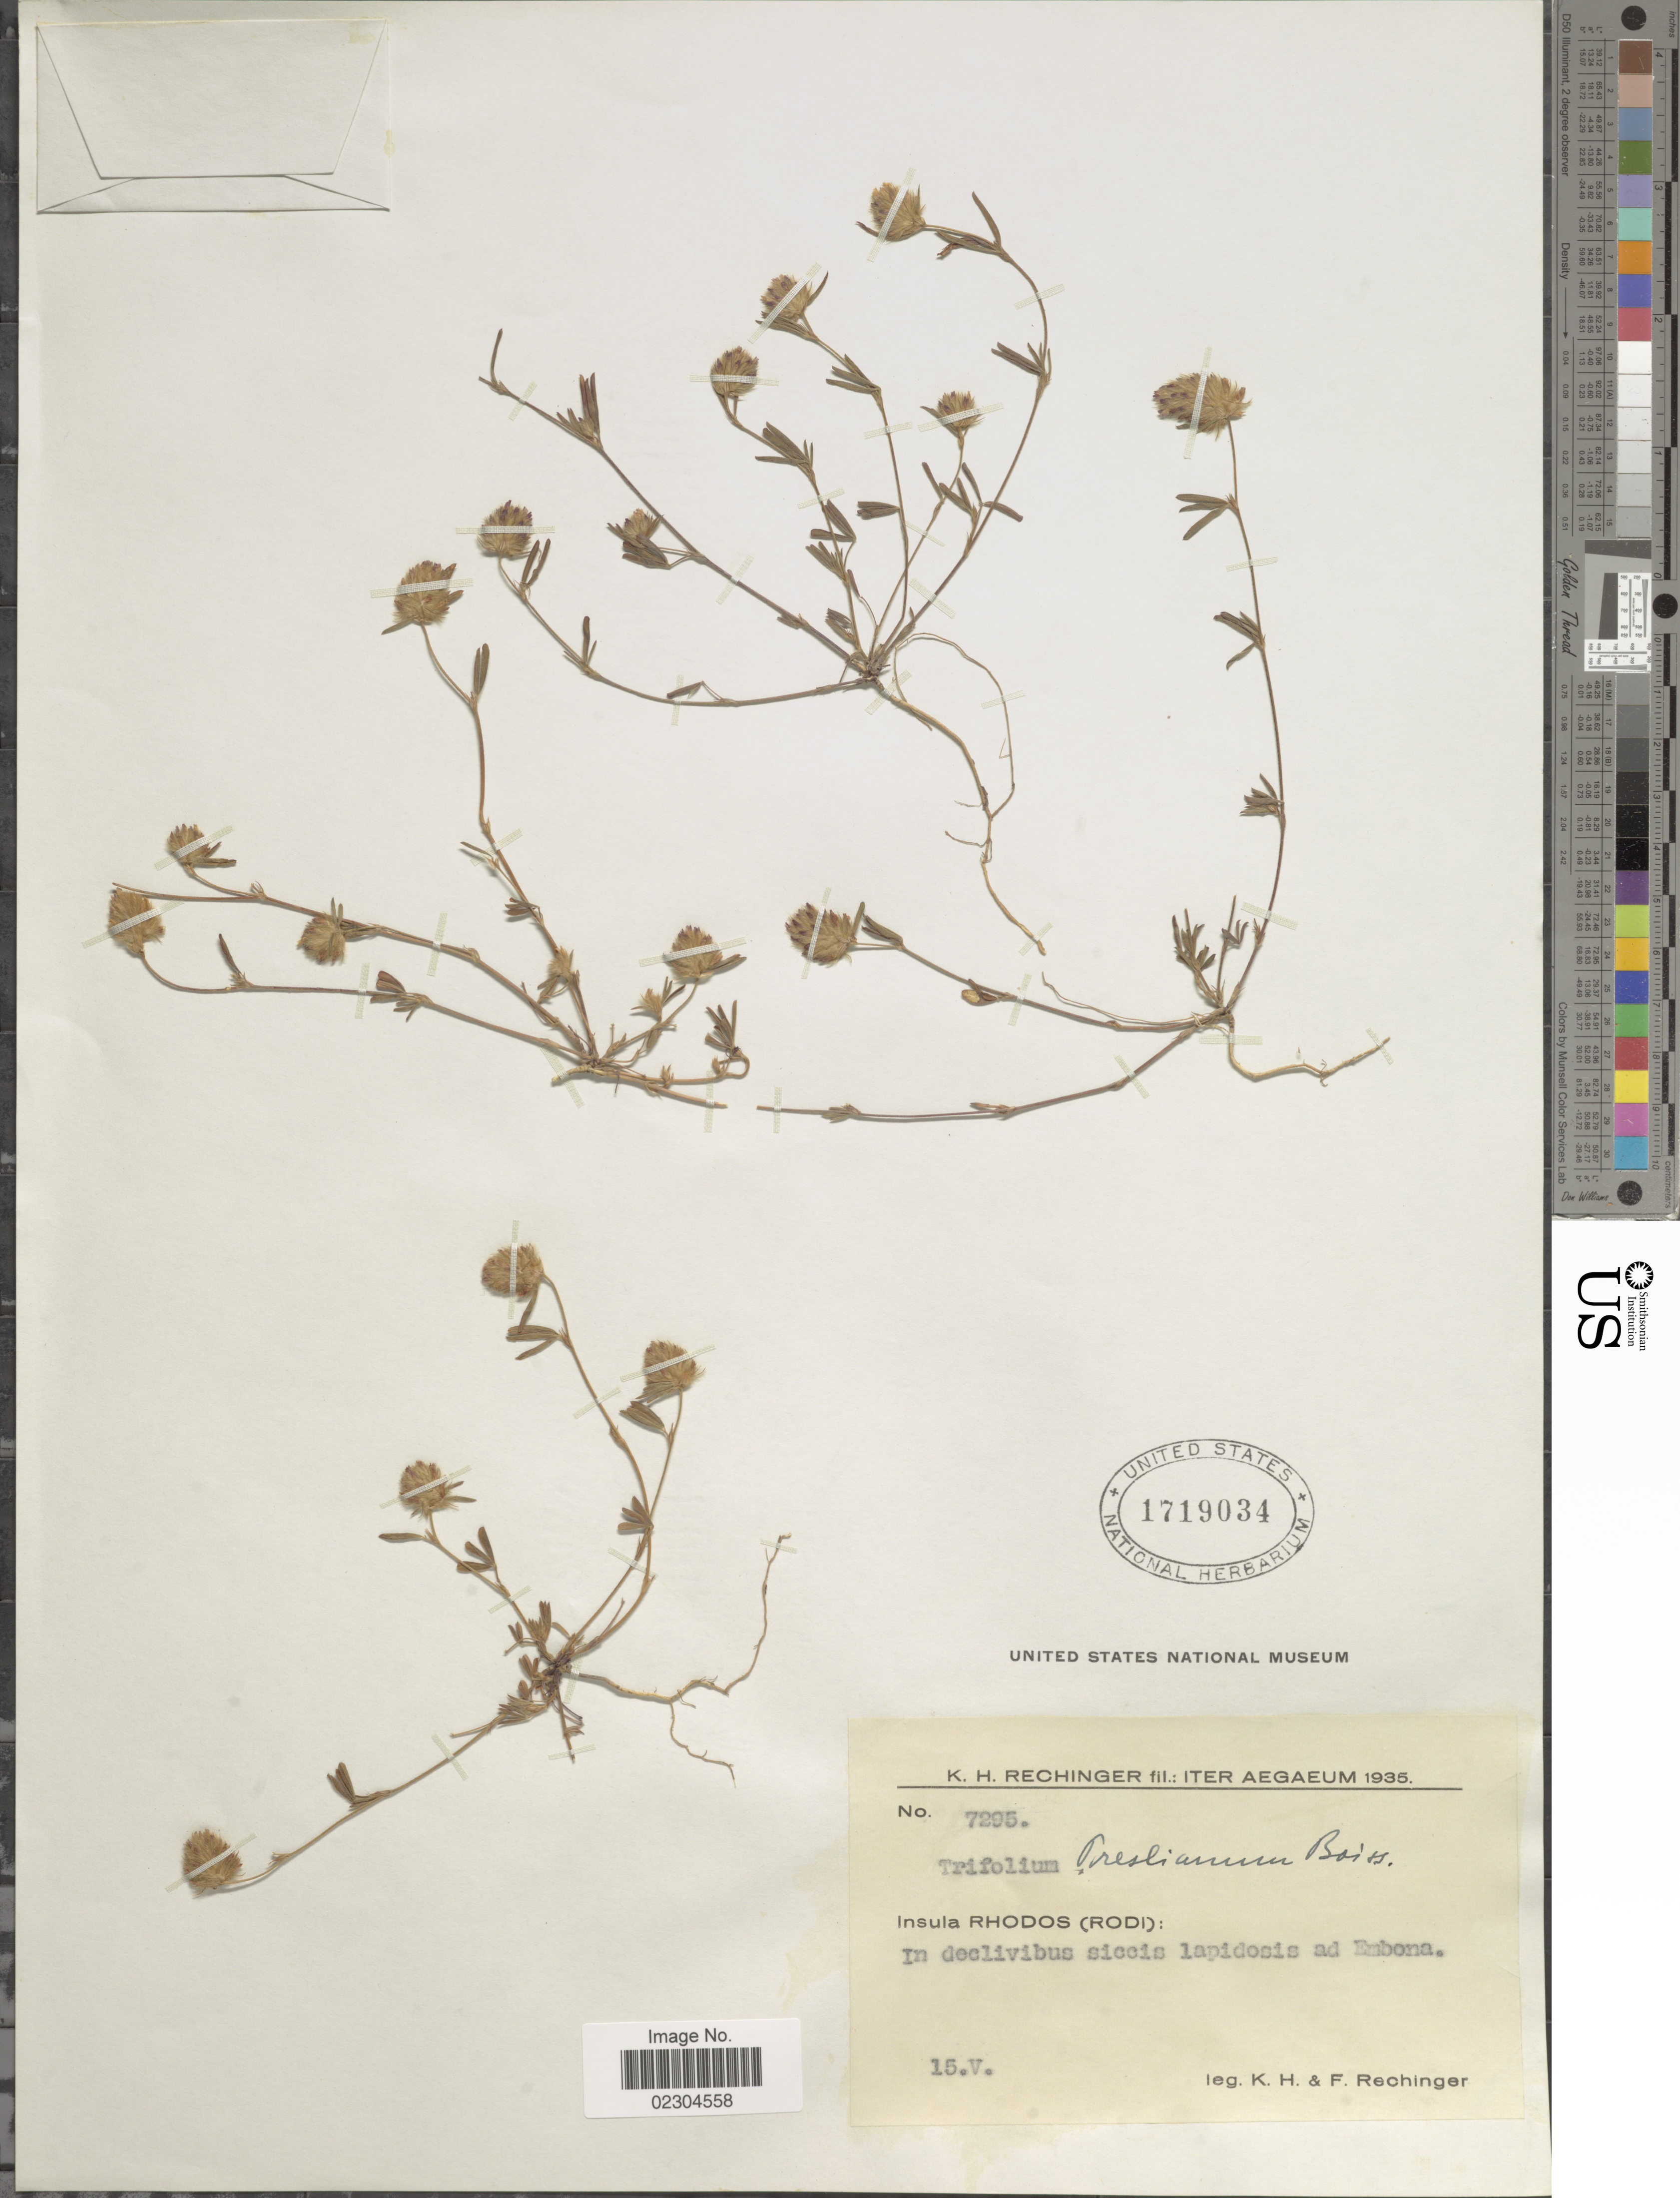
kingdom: Plantae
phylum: Tracheophyta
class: Magnoliopsida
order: Fabales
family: Fabaceae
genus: Trifolium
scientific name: Trifolium preslianum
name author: Boiss.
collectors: K. H. Rechinger & F. Rechinger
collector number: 7295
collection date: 1935-05-15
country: Greece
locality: Iter Aegaeum, Insula Rhodos (Rhodi): In declivibus siccis lapidosis ad Embona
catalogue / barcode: US 1719034